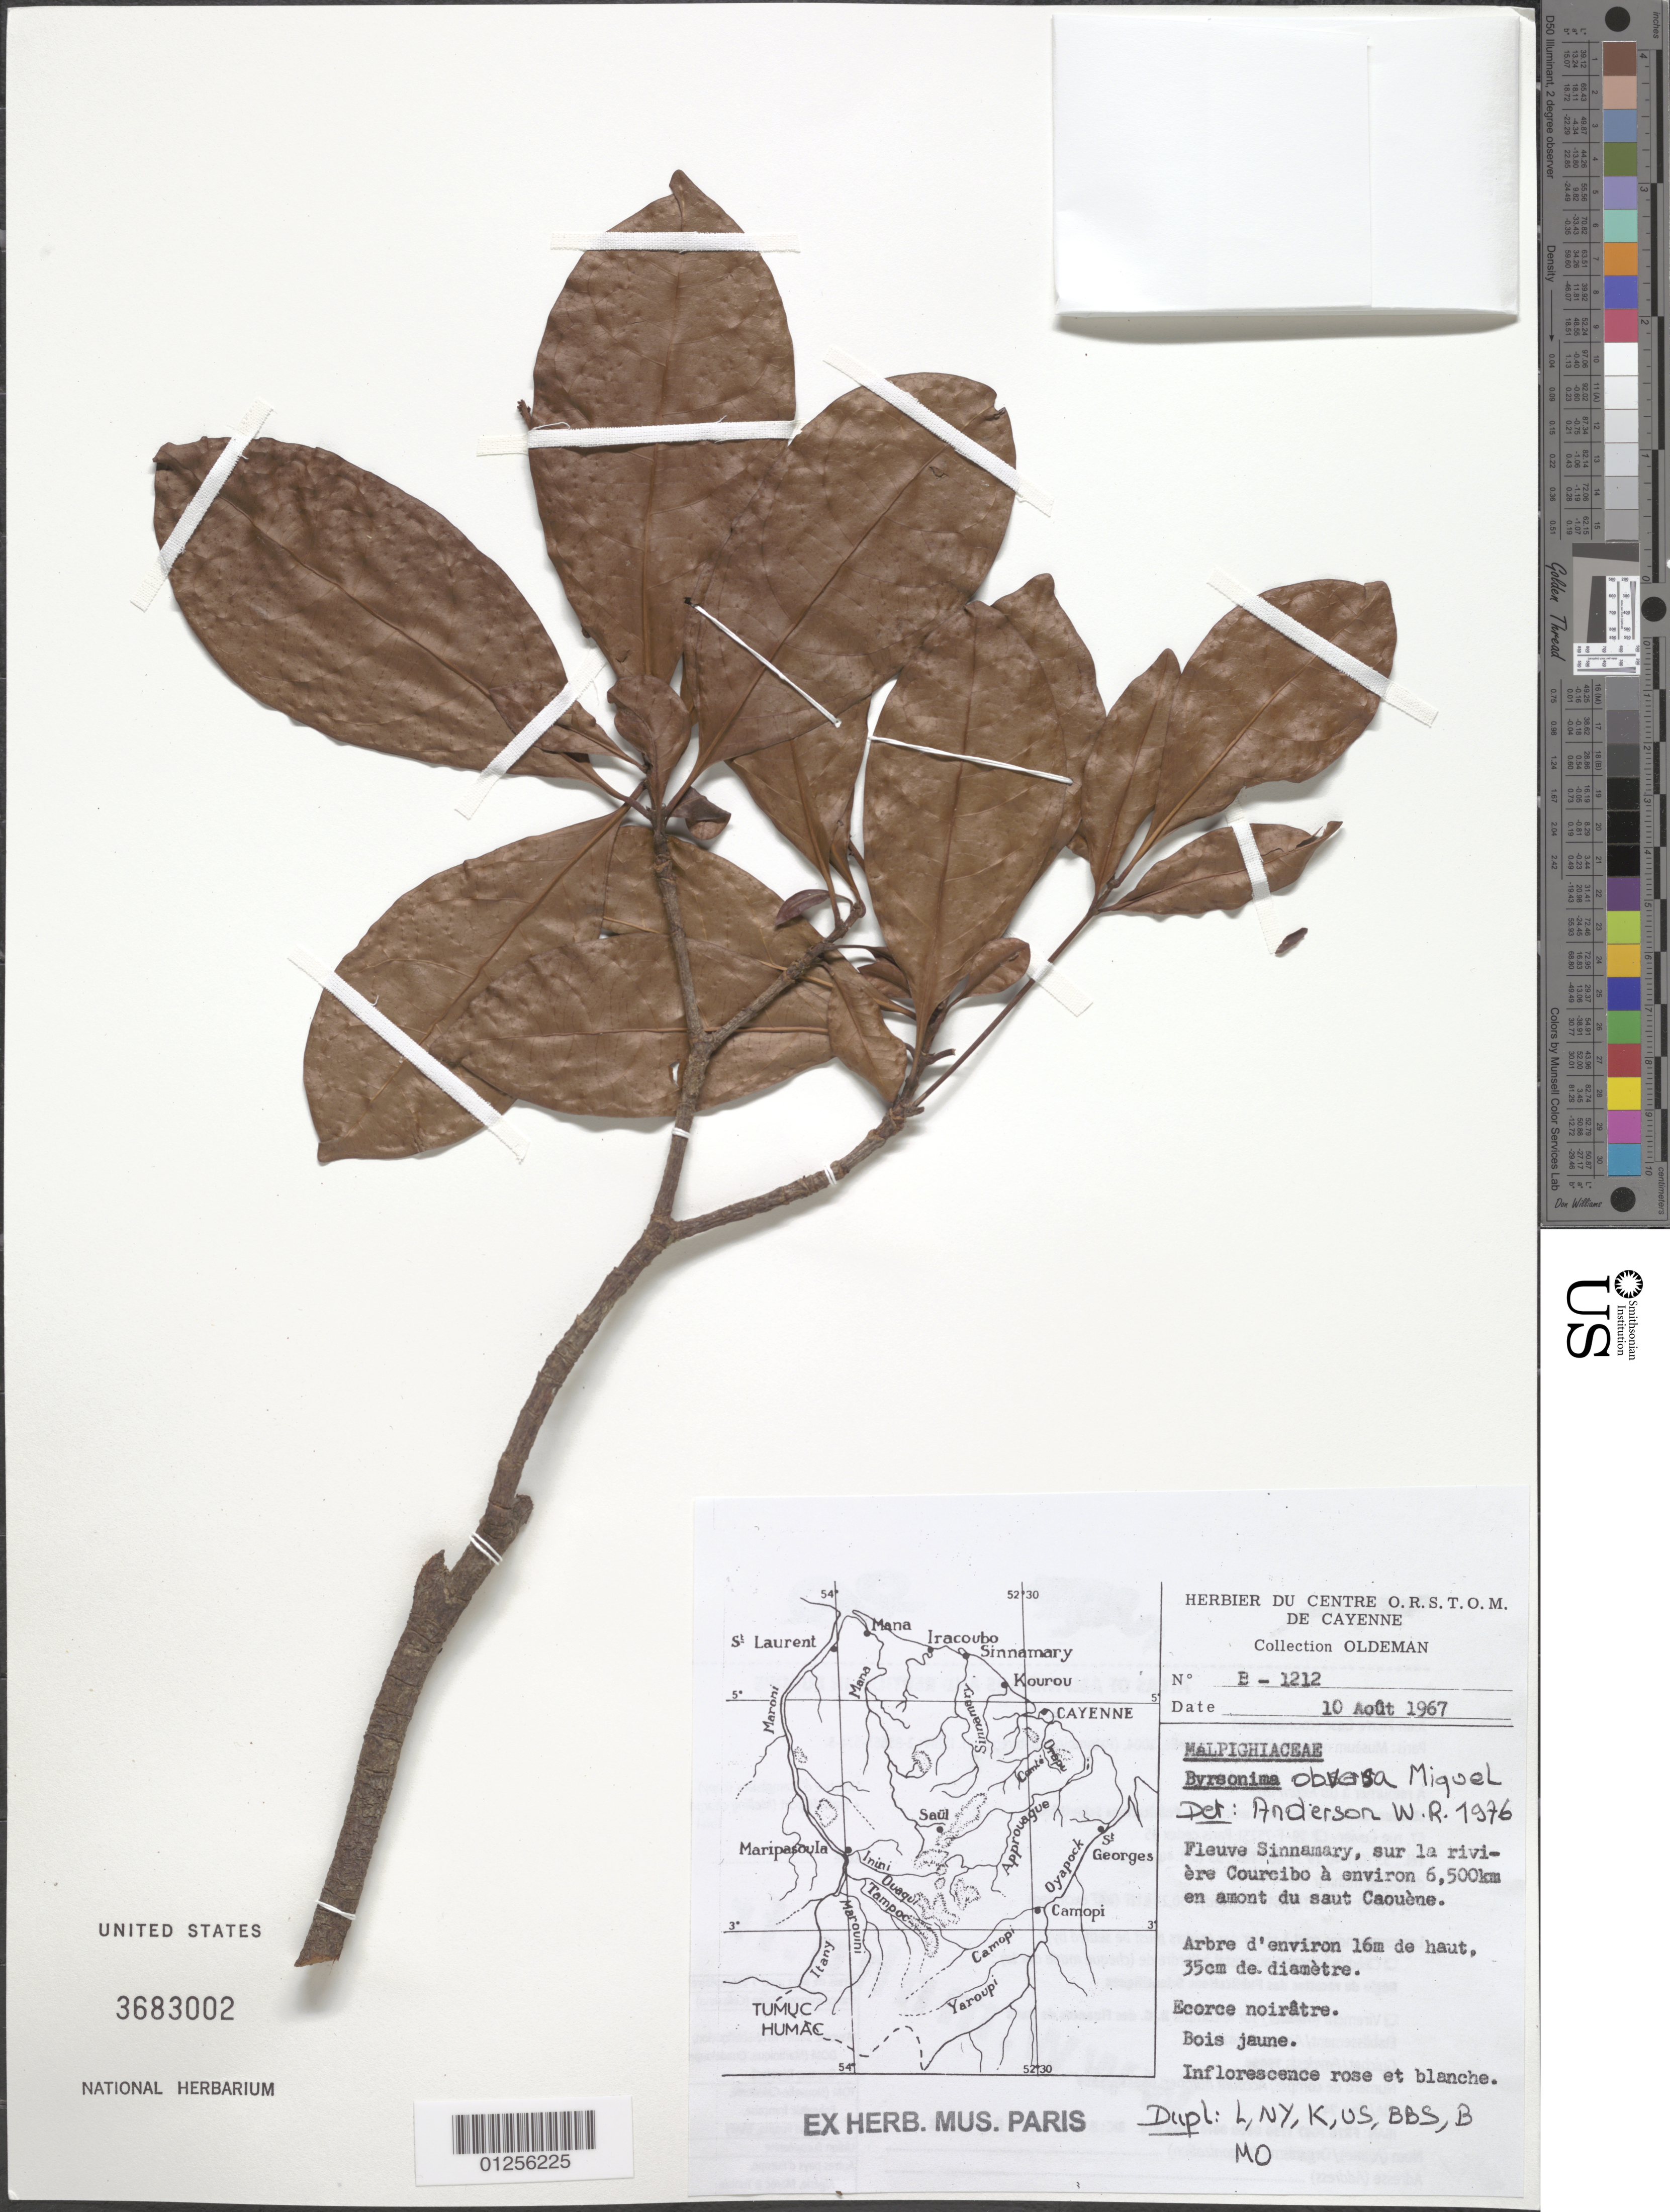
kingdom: Plantae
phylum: Tracheophyta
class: Magnoliopsida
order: Malpighiales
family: Malpighiaceae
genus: Byrsonima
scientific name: Byrsonima obversa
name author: Miq.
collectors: R. Oldeman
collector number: B-1212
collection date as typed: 10 Aug 1967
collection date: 1967-08-10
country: French Guiana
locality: Fleuve sinnamary, s of the river Courcibo and vicinity 6 km upstream of saut Caouene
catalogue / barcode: US 3683002